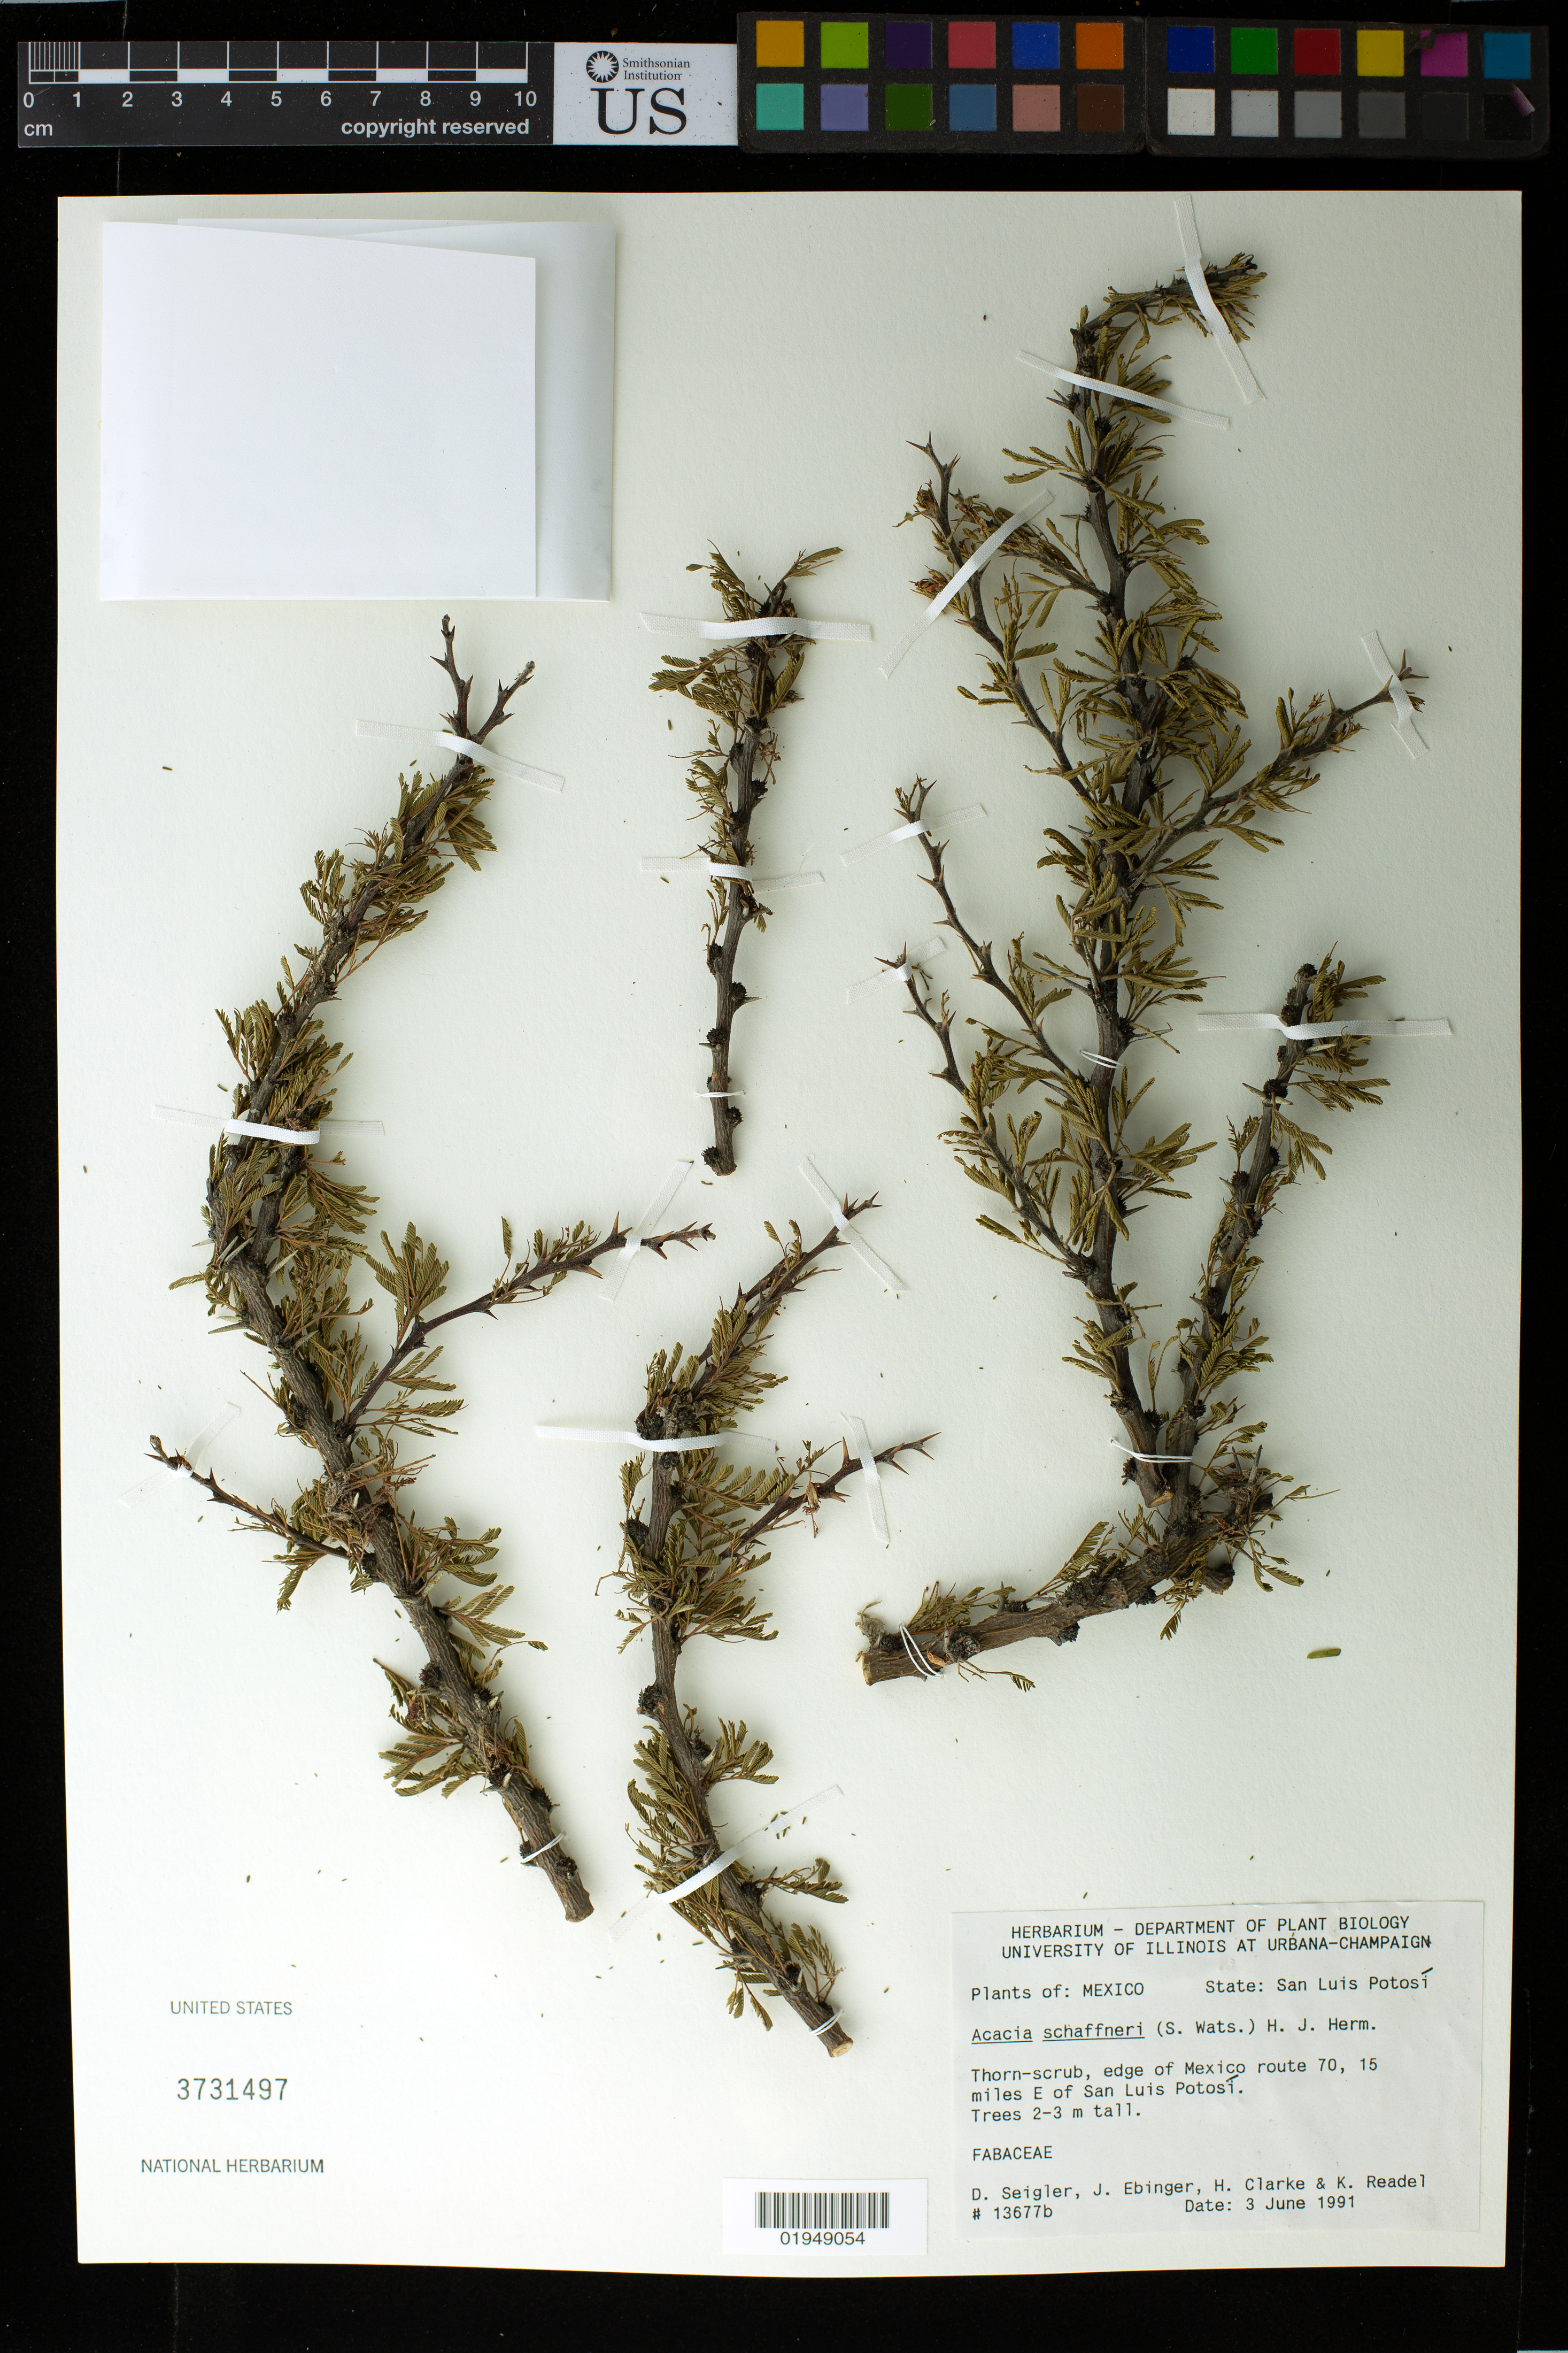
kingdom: Plantae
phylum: Tracheophyta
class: Magnoliopsida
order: Fabales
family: Fabaceae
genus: Vachellia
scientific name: Vachellia schaffneri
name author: (S. Watson) Seigler & Ebinger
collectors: D. Seigler, J. Ebinger, K. Clarke & K. Readel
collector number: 13677b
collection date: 1991-06-03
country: Mexico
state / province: San Luis Potosí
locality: Edge of Mexico route 70, 15 miles E of San Luis Potosí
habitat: Thorn-scrub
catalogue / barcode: US 3731497